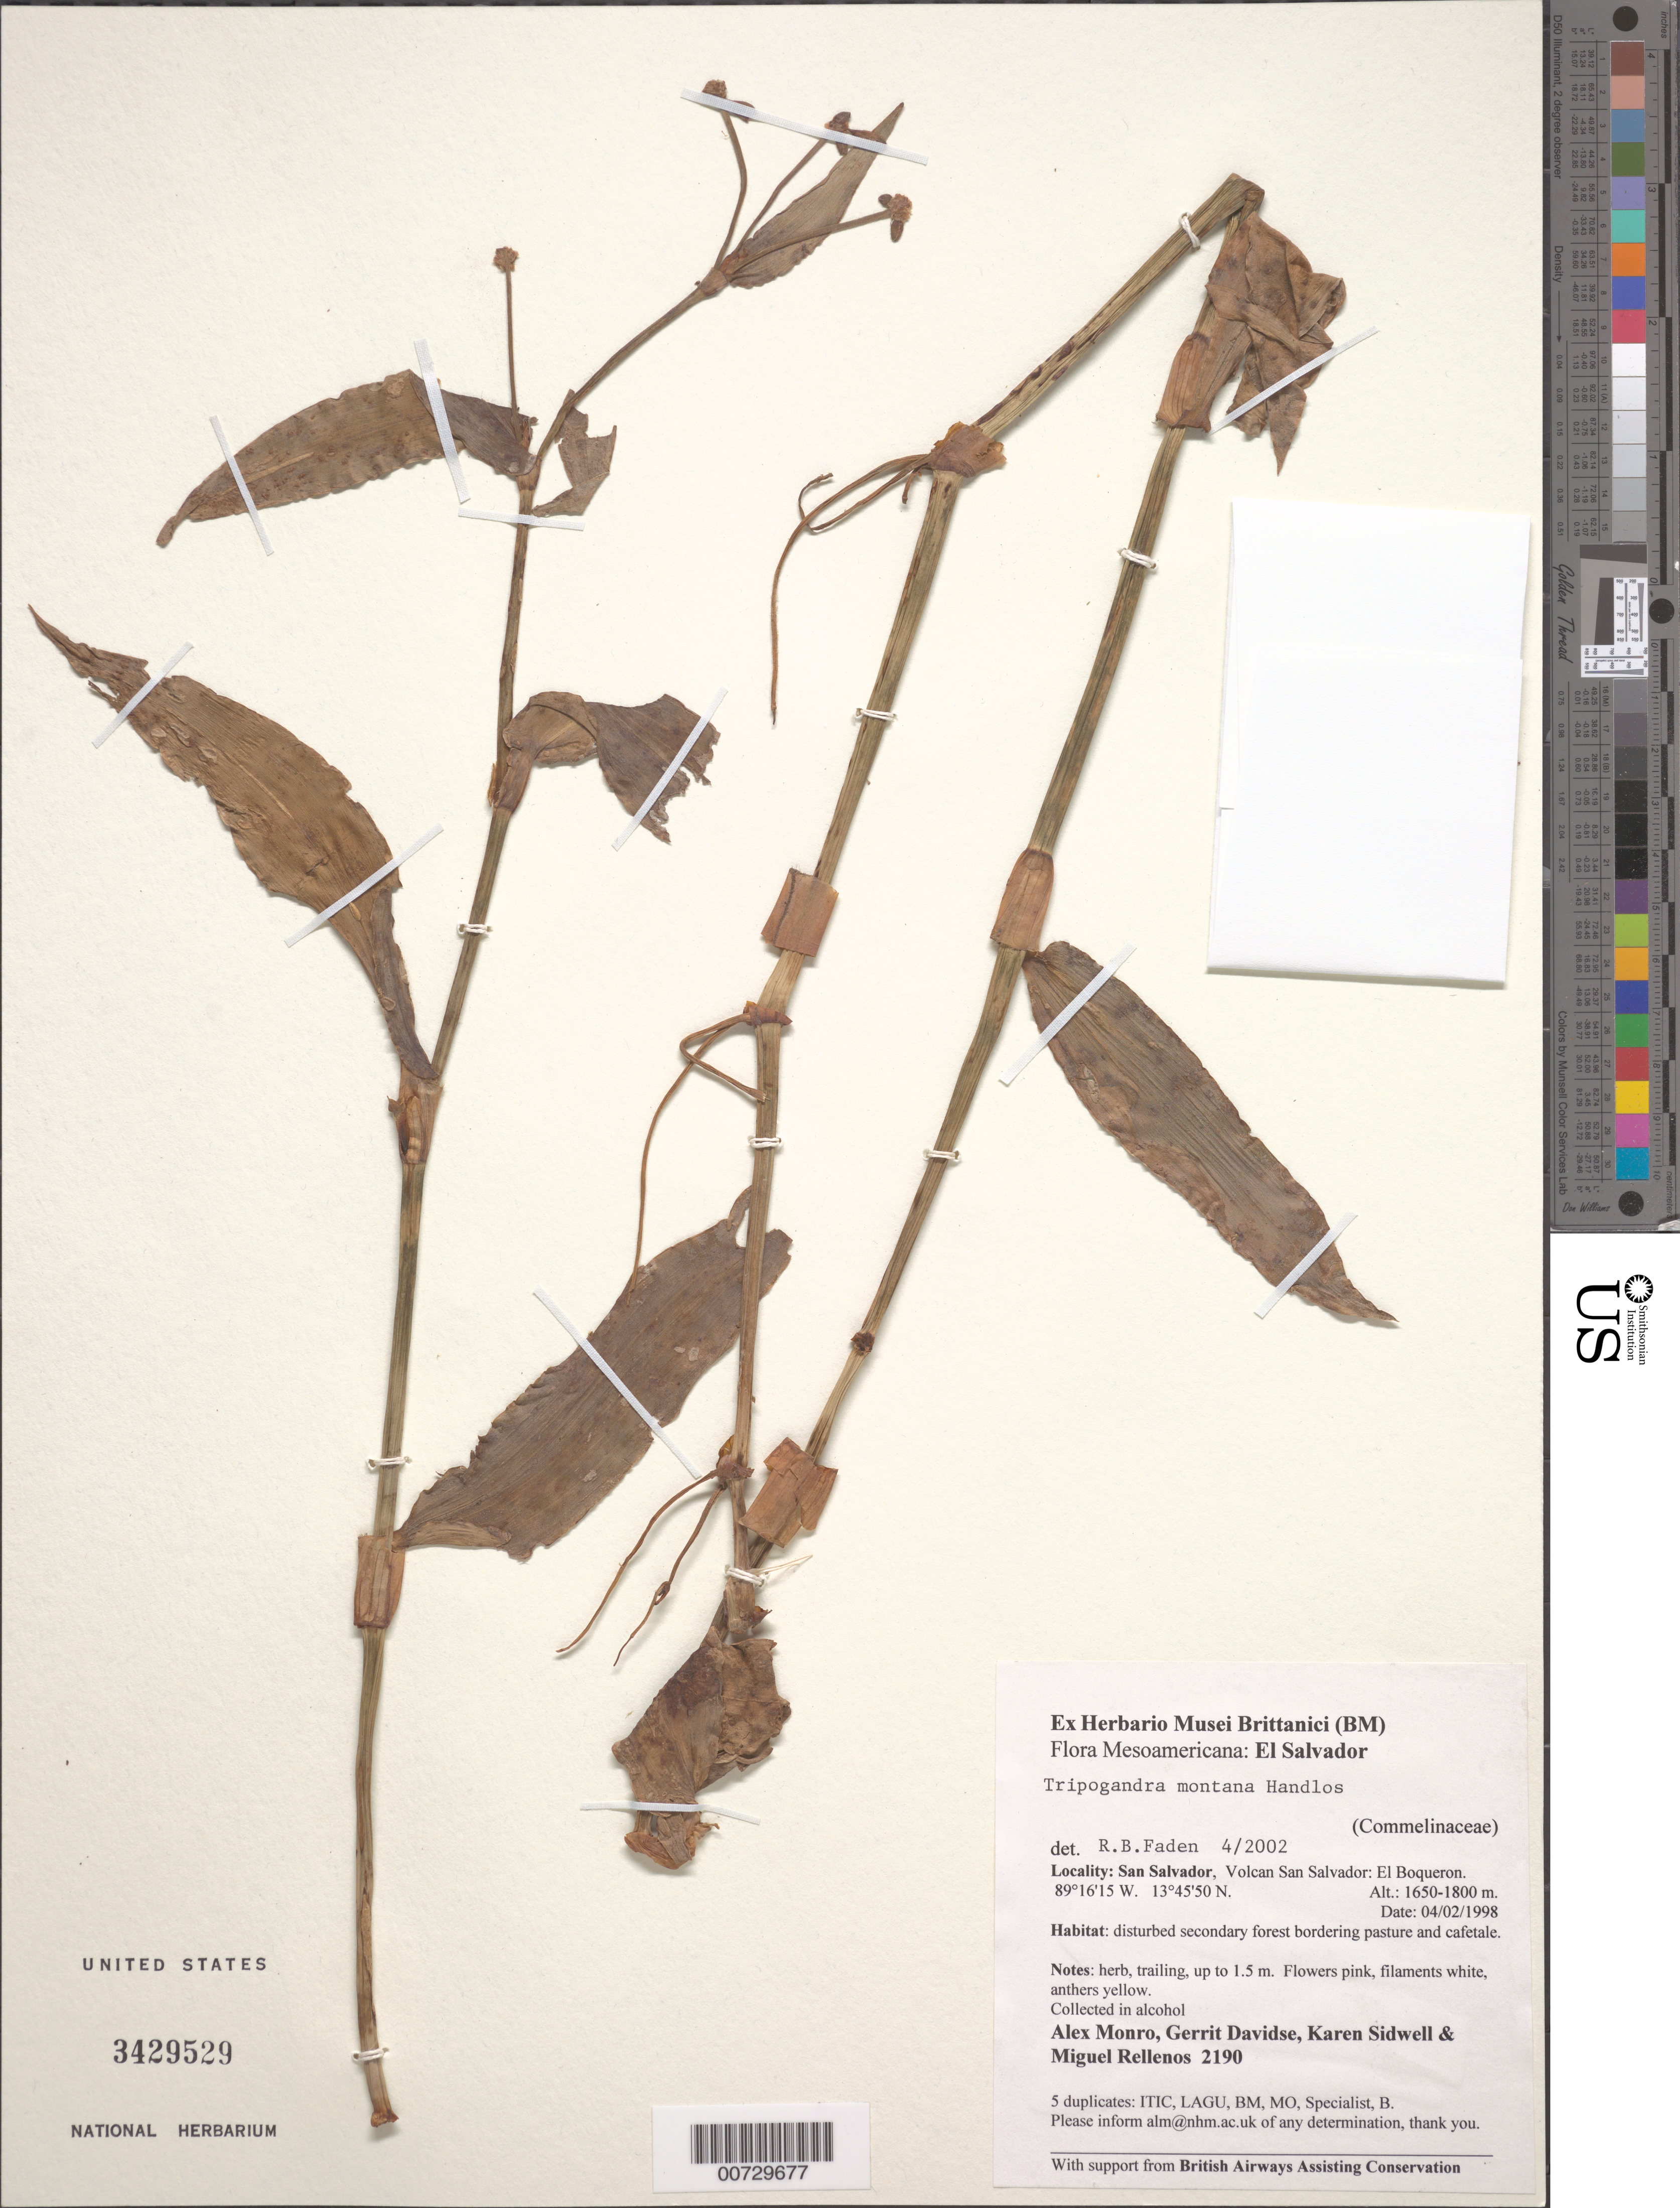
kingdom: Plantae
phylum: Tracheophyta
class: Liliopsida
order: Commelinales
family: Commelinaceae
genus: Tripogandra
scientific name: Tripogandra montana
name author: Handlos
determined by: Faden, Robert B., (US), Smithsonian Institution - National Museum of Natural History (UNITED STATES)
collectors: A. Monro, G. Davidse, K. Sidwell & M. Rellenos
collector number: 2190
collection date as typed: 04 Feb 1998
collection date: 1998-02-04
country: El Salvador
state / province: San Salvador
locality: Volcan San Salvador, El Boqueron.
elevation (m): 1650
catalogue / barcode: US 3429529